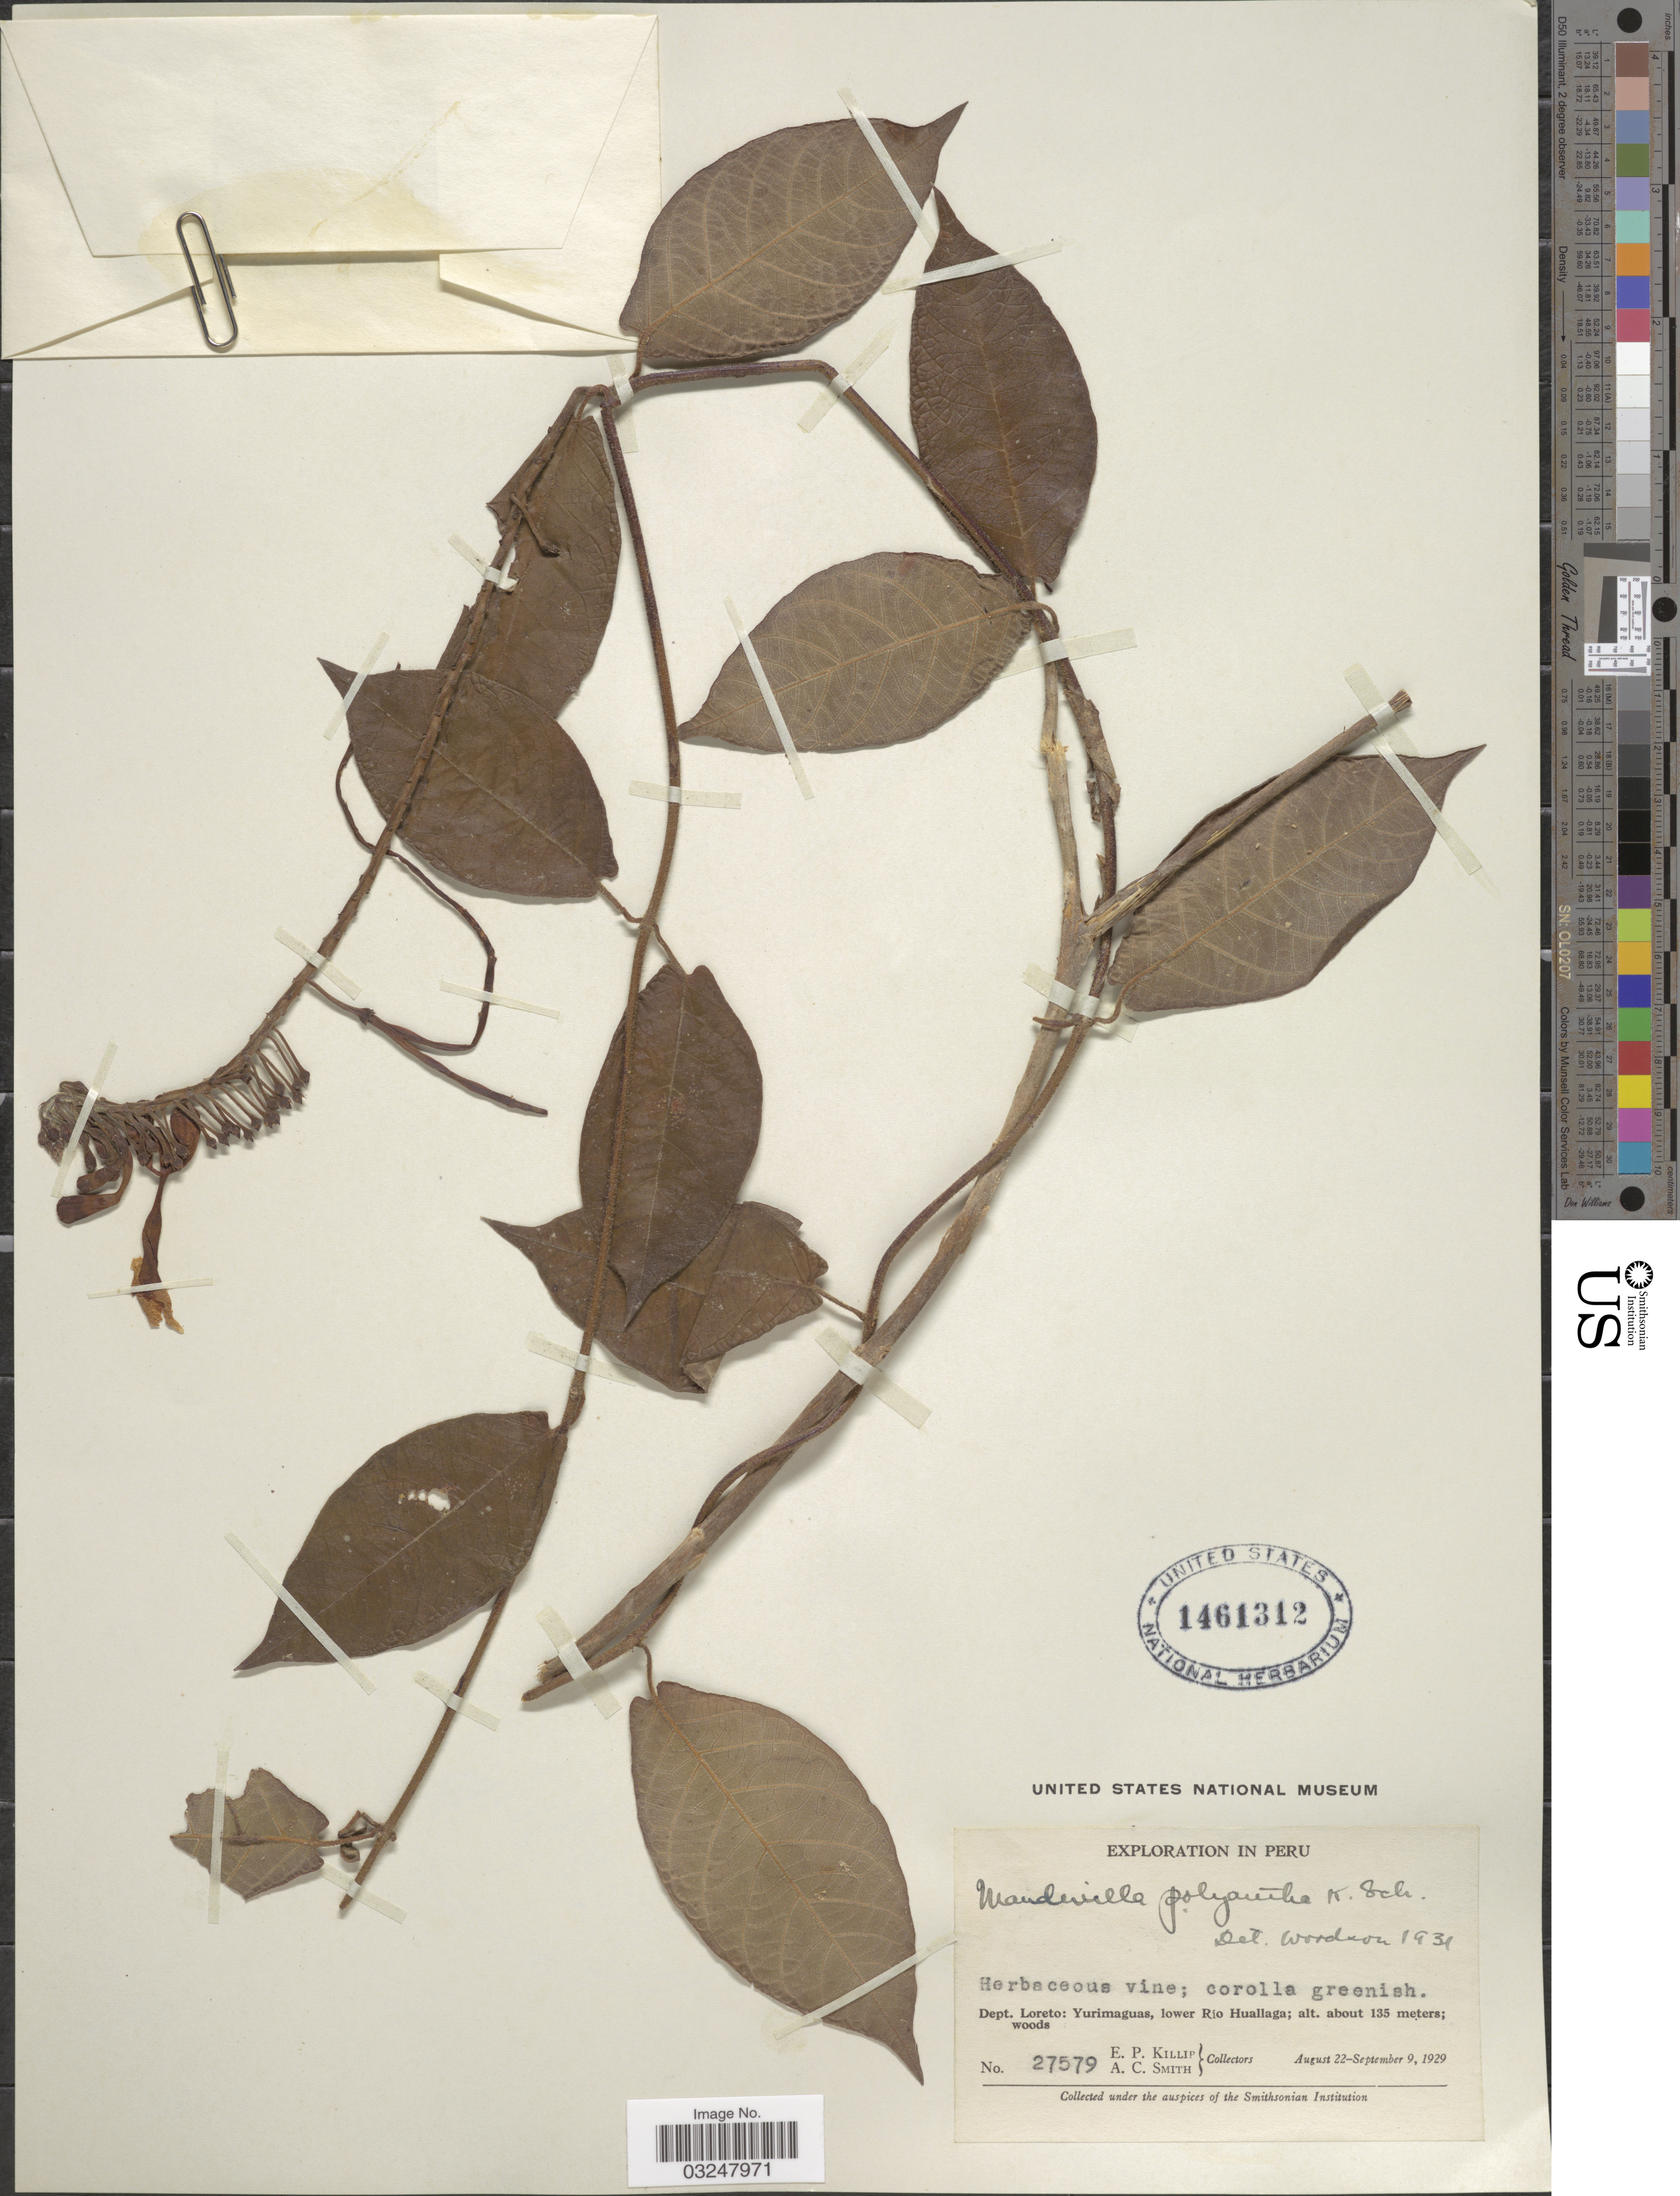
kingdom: Plantae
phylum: Tracheophyta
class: Magnoliopsida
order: Gentianales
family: Apocynaceae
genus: Mandevilla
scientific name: Mandevilla polyantha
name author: K. Schum. ex Woodson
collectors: E. P. Killip & A. C. Smith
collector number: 27579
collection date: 1929-08-22/1929-09-09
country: Peru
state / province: Loreto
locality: Dept. Loreto: Yurimaguas, lower Rio Huallaga.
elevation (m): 135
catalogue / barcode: US 1461312